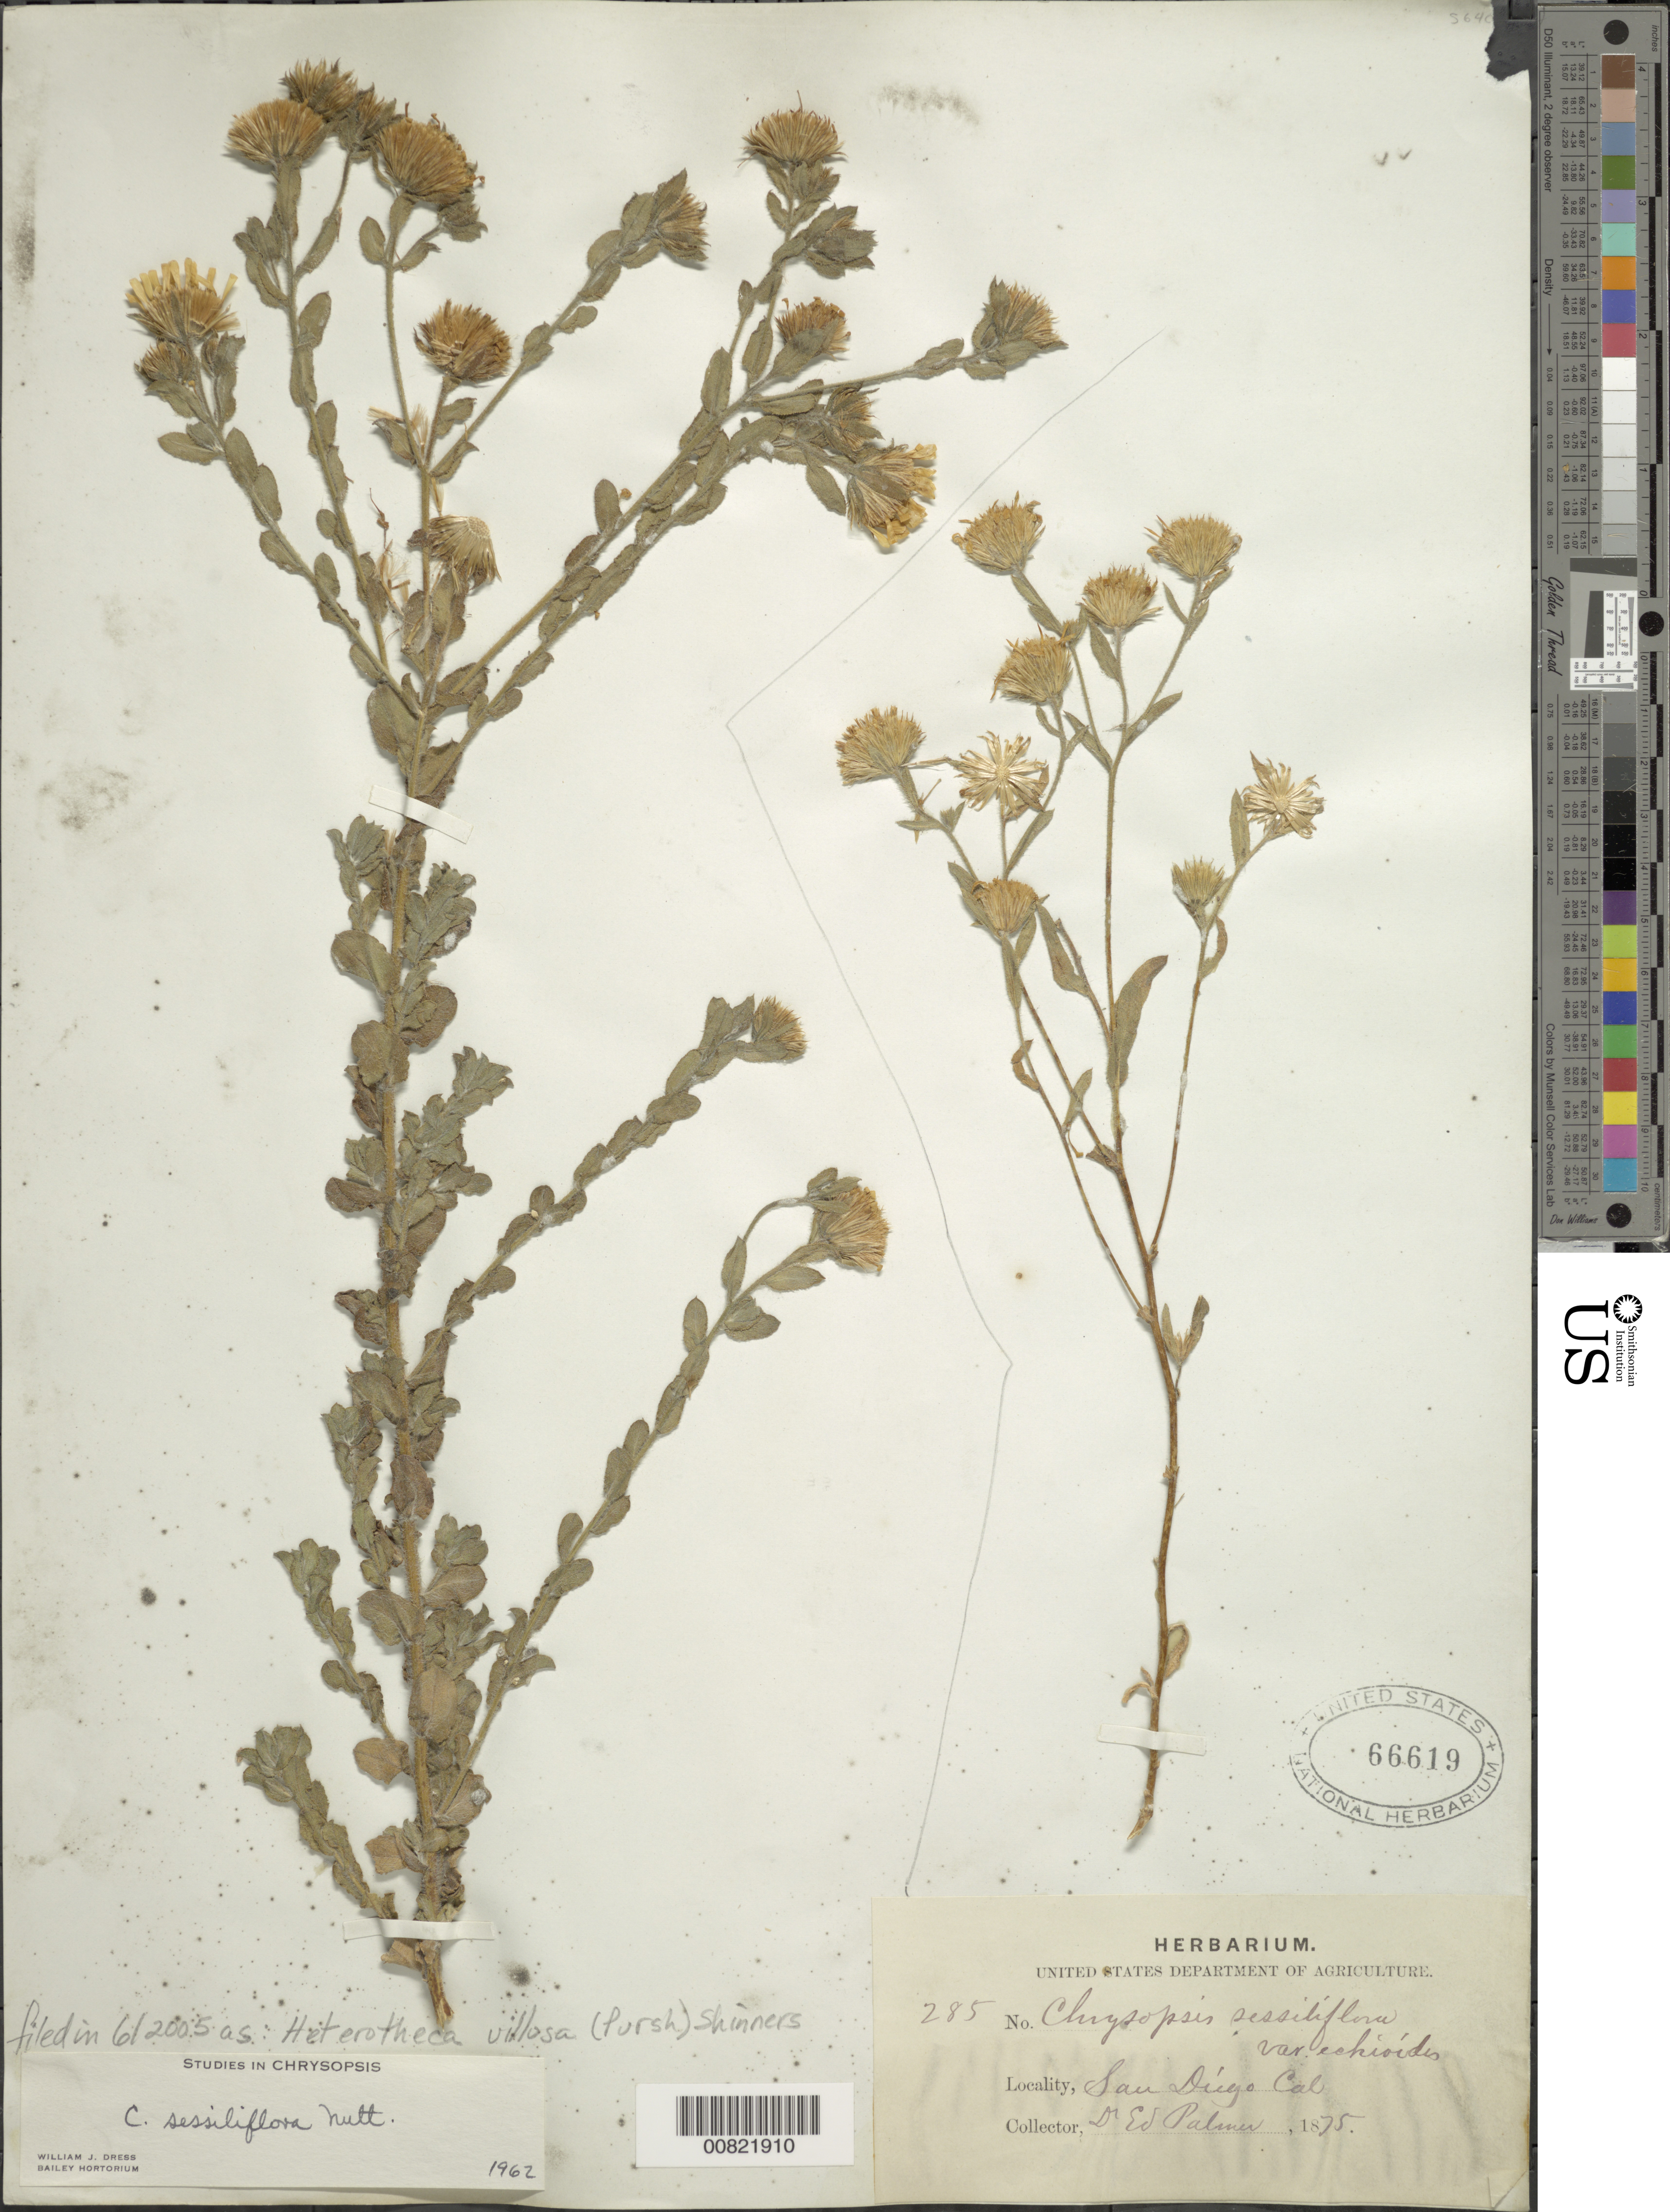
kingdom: Plantae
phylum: Tracheophyta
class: Magnoliopsida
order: Asterales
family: Asteraceae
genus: Heterotheca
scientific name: Heterotheca villosa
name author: (Pursh) Shinners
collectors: E. Palmer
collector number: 285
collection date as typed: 1875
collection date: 1875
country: United States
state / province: California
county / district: San Diego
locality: San Diego, California.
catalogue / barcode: US 66619